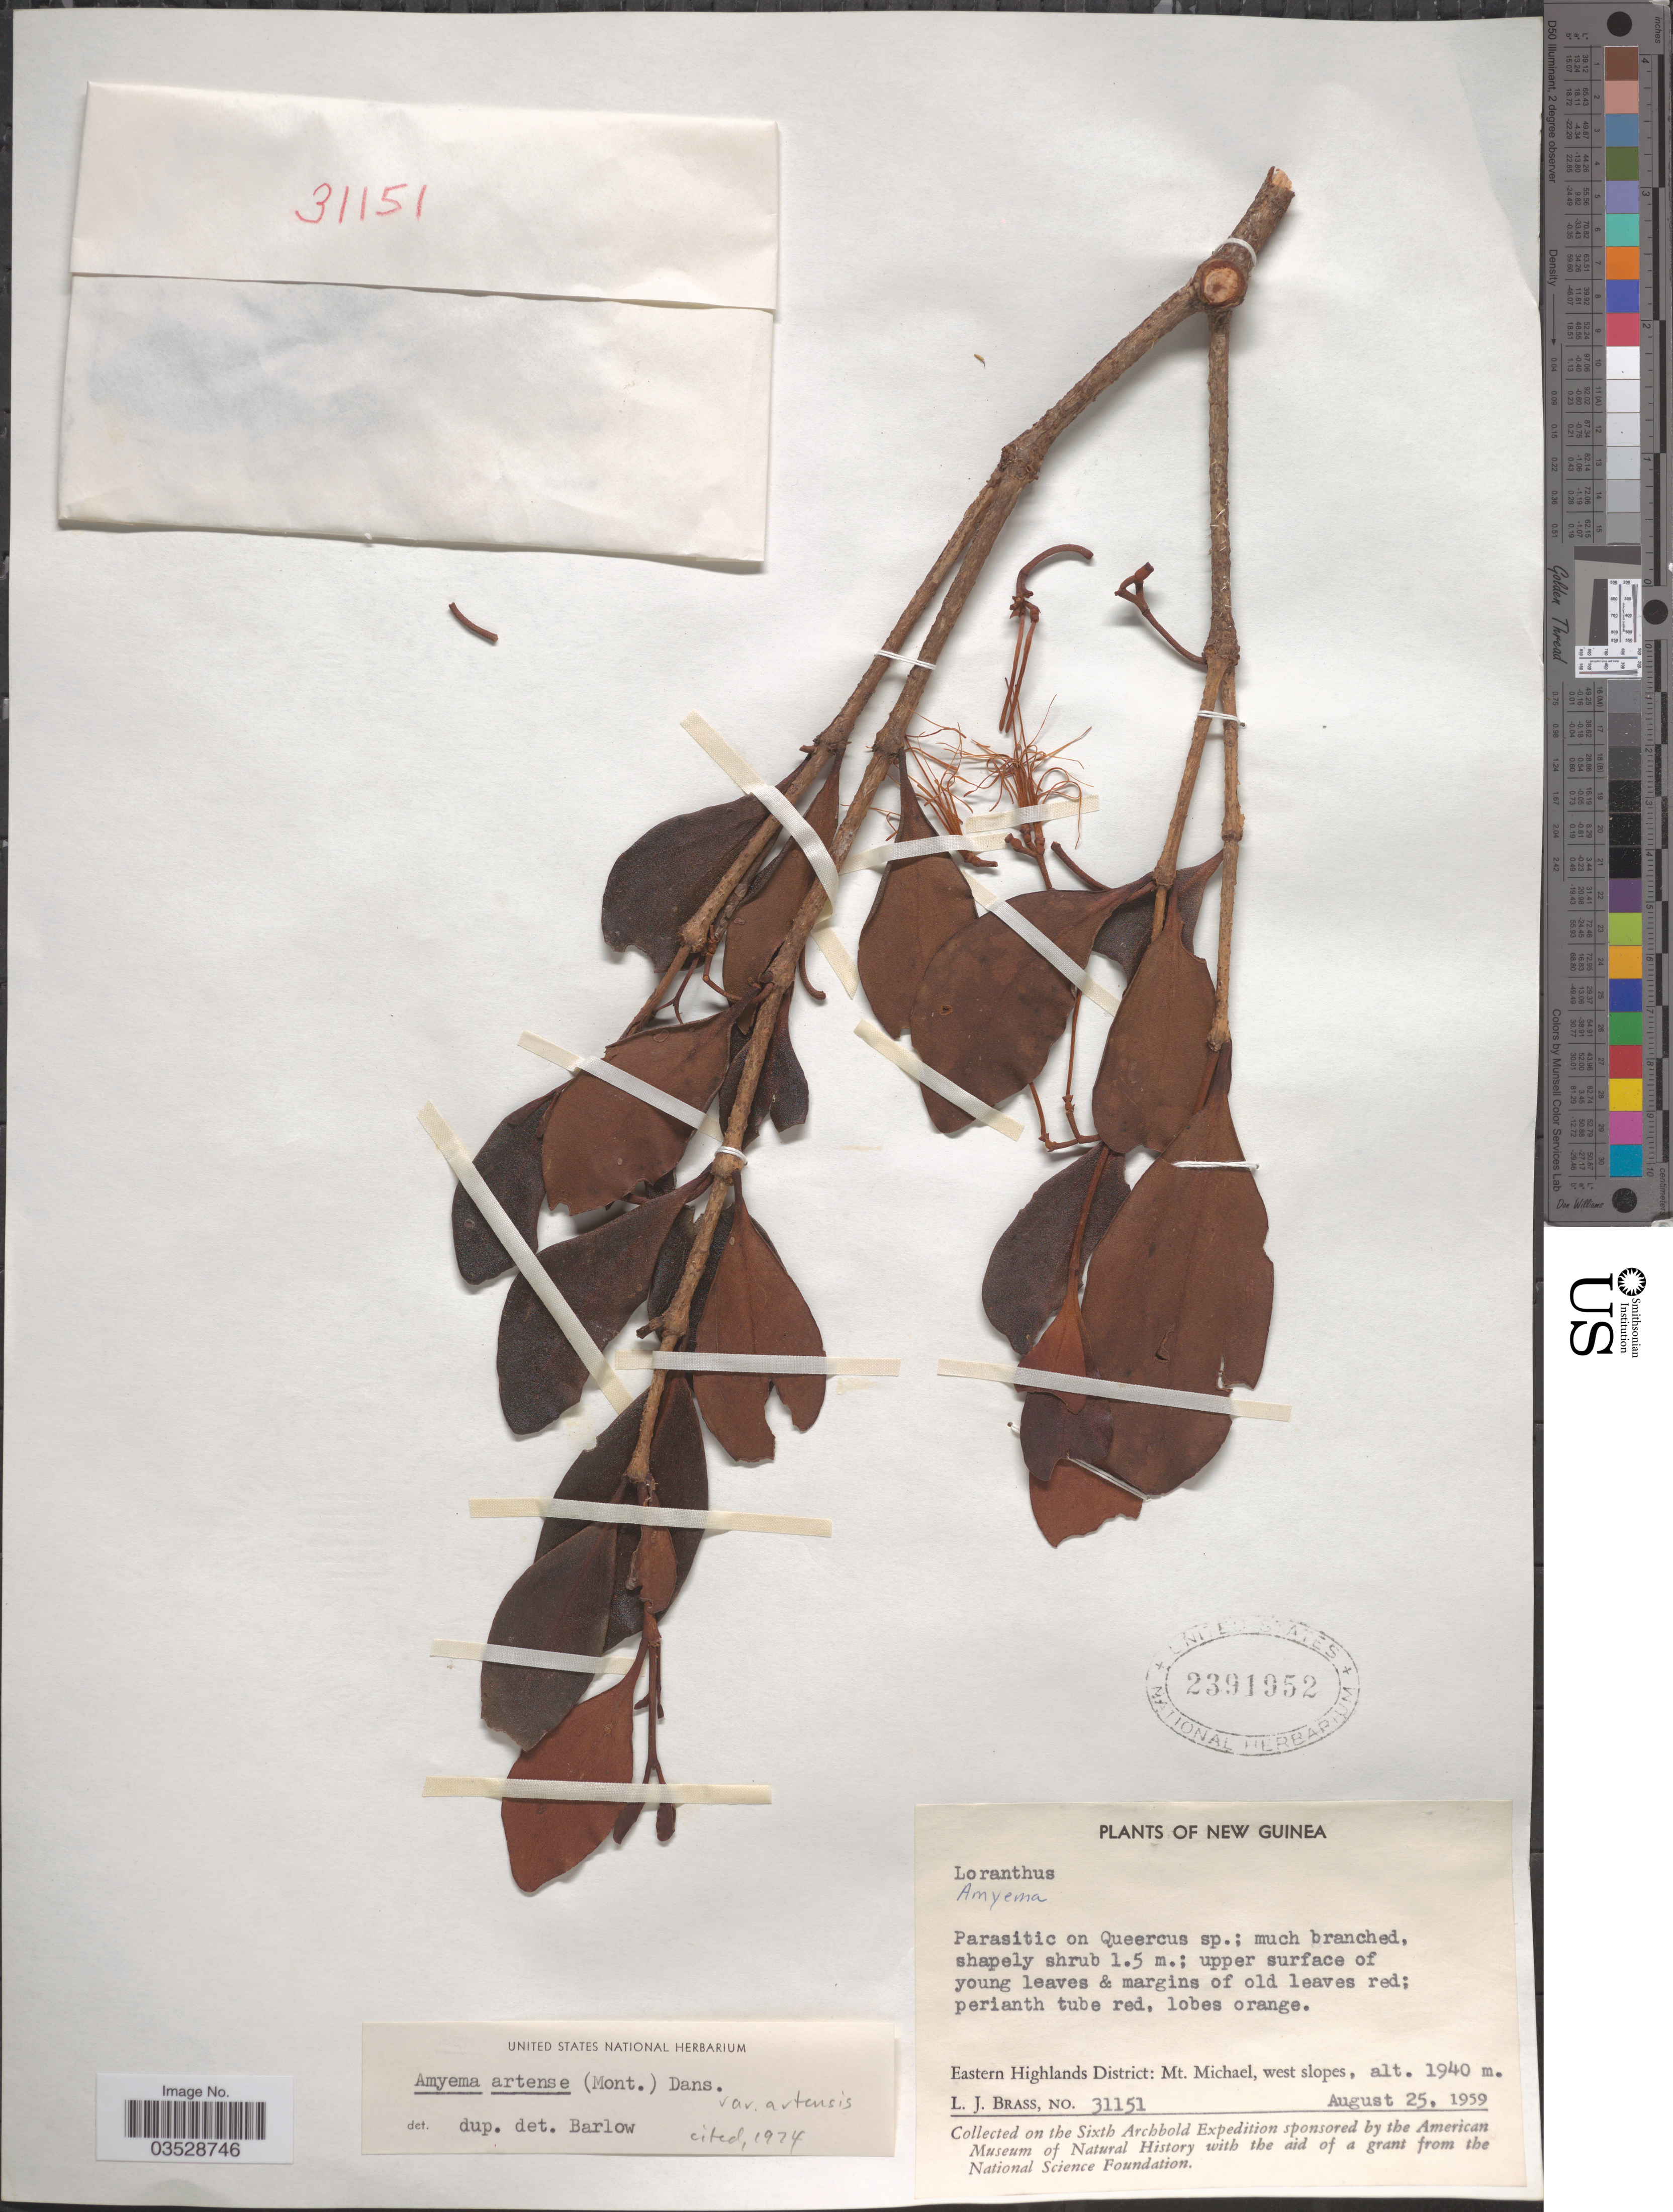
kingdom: Plantae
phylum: Tracheophyta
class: Magnoliopsida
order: Santalales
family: Loranthaceae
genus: Amyema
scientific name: Amyema artensis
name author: Danser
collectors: L. J. Brass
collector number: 31151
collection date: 1959-08-25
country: Papua New Guinea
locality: New Guinea. Eastern Highlands District: Mt. Michael, west slopes.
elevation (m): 1940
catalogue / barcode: US 2391952